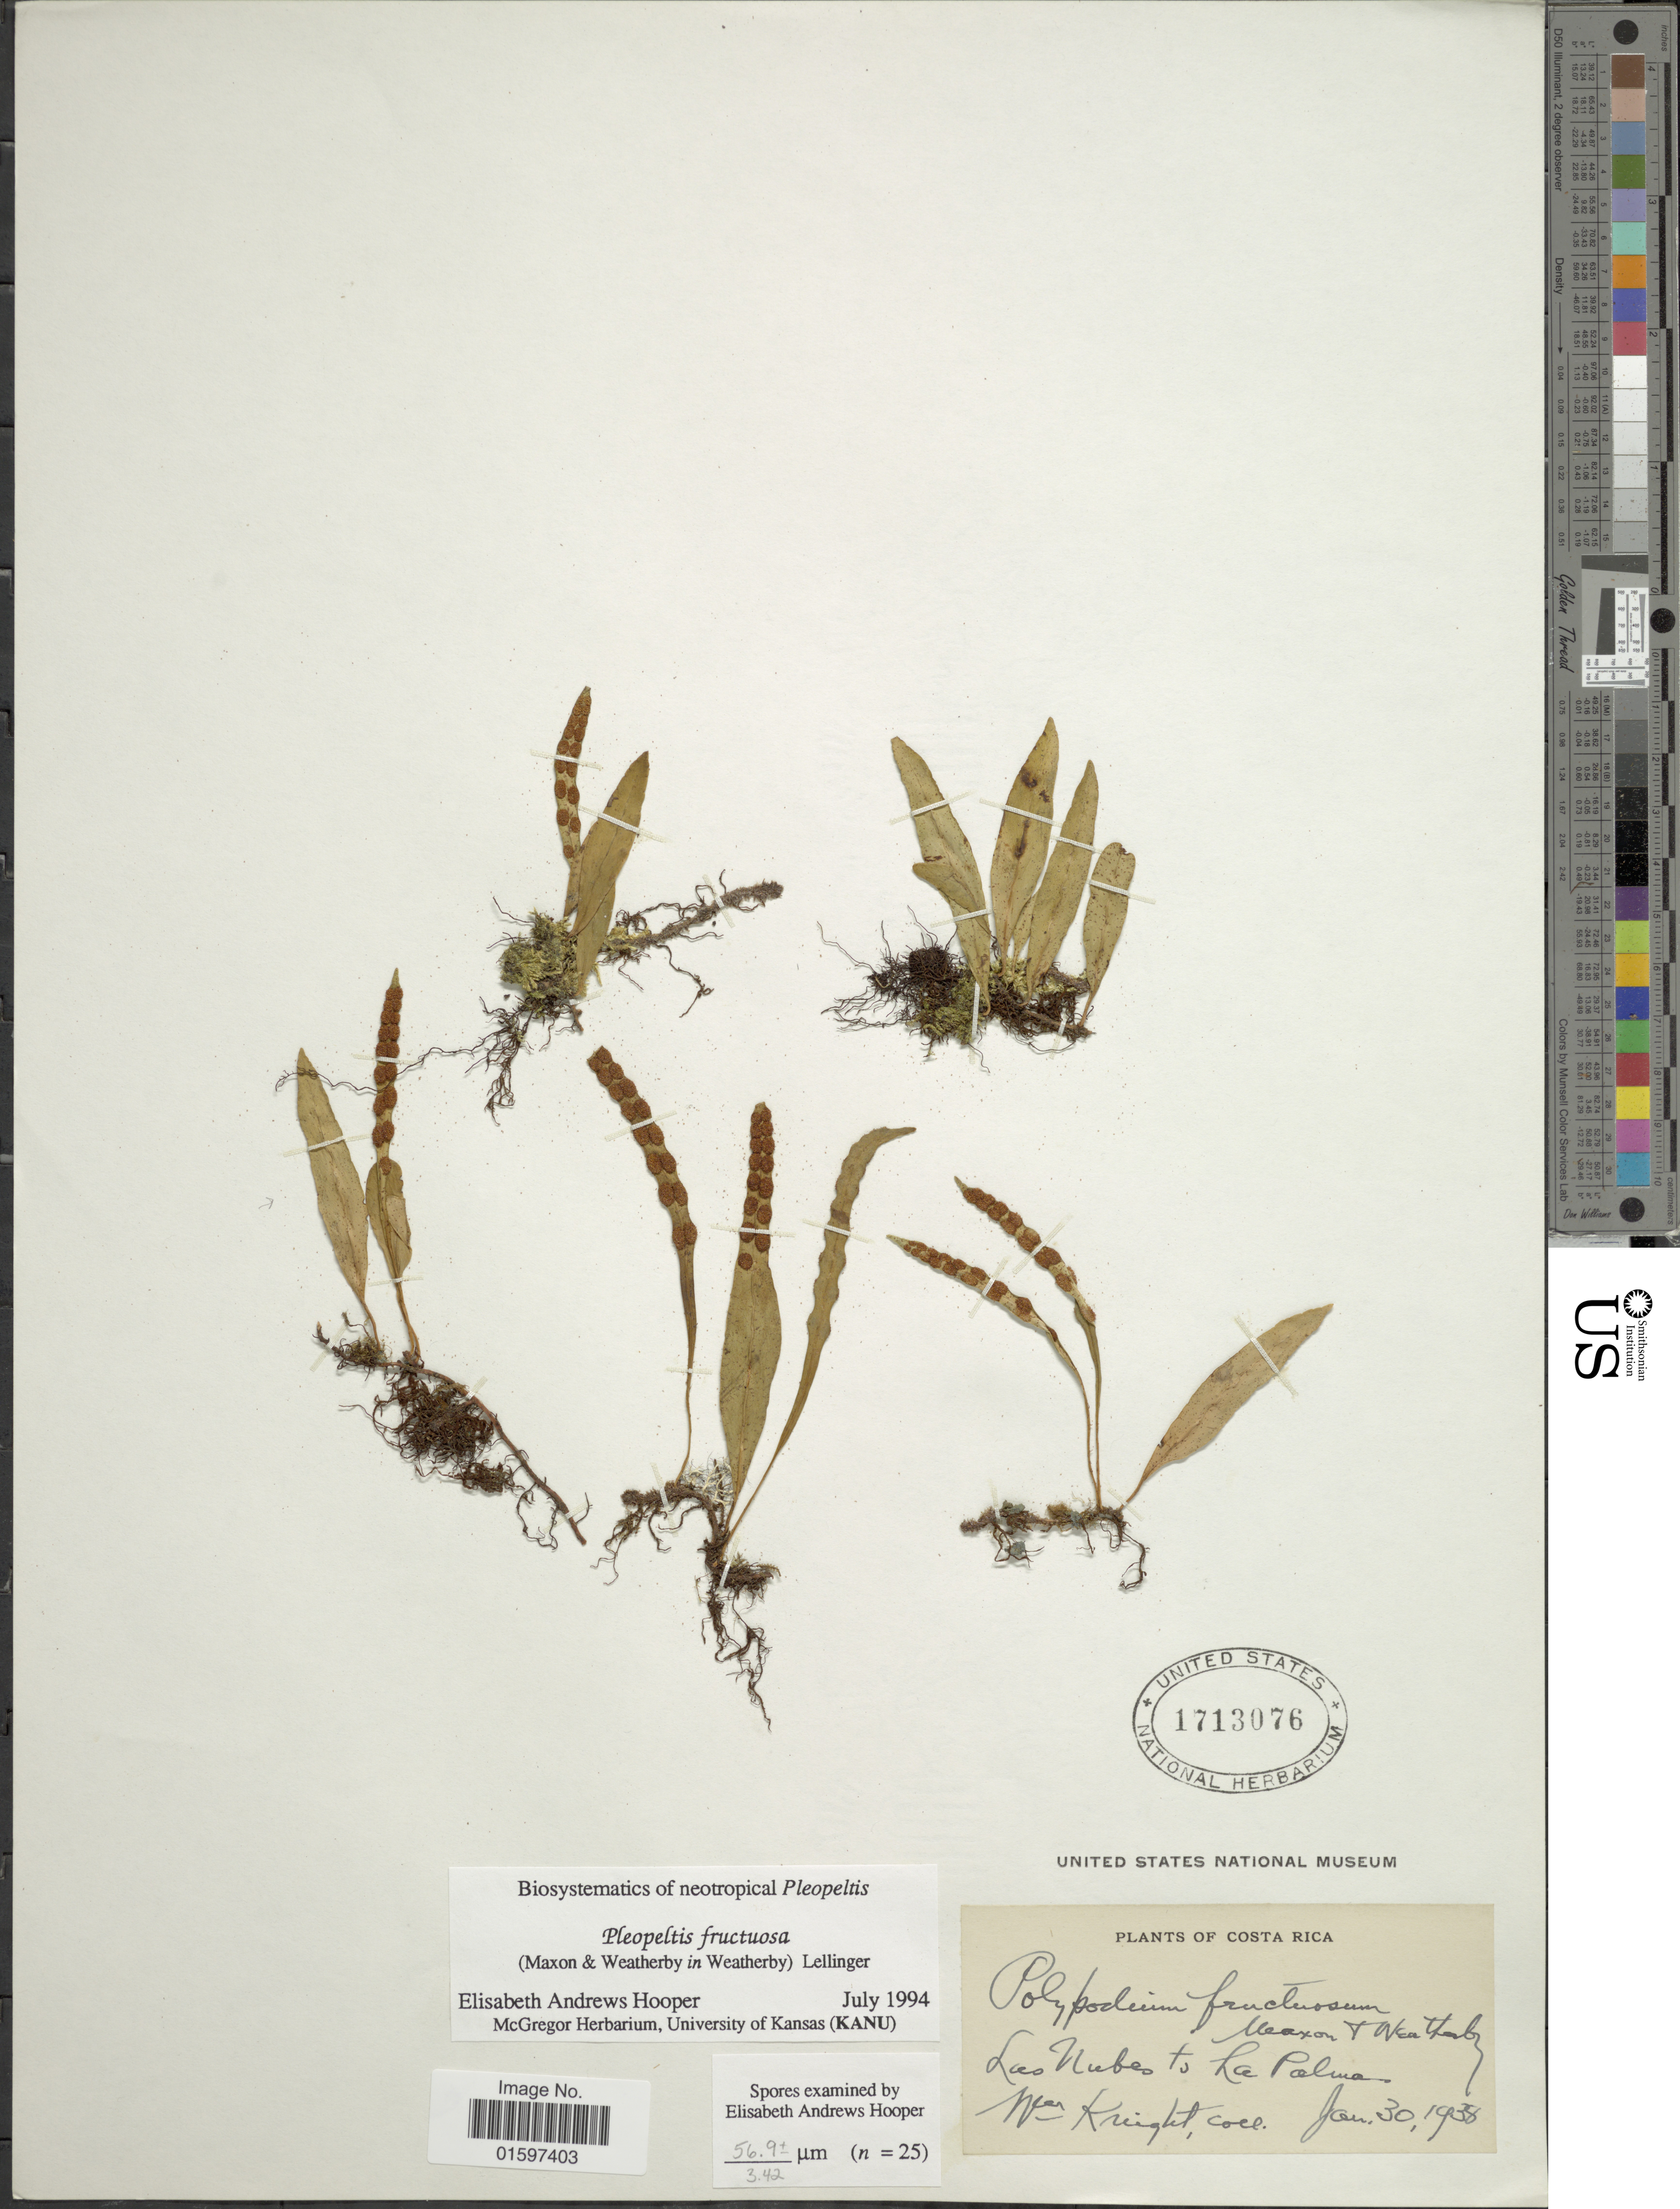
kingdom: Plantae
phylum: Tracheophyta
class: Polypodiopsida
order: Polypodiales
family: Polypodiaceae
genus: Pleopeltis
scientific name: Pleopeltis fructuosa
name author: (Maxon & Weath.) Lellinger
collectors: W. Knight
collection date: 1938-01-30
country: Costa Rica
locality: Las Nubes to La Palma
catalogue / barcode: US 1713076